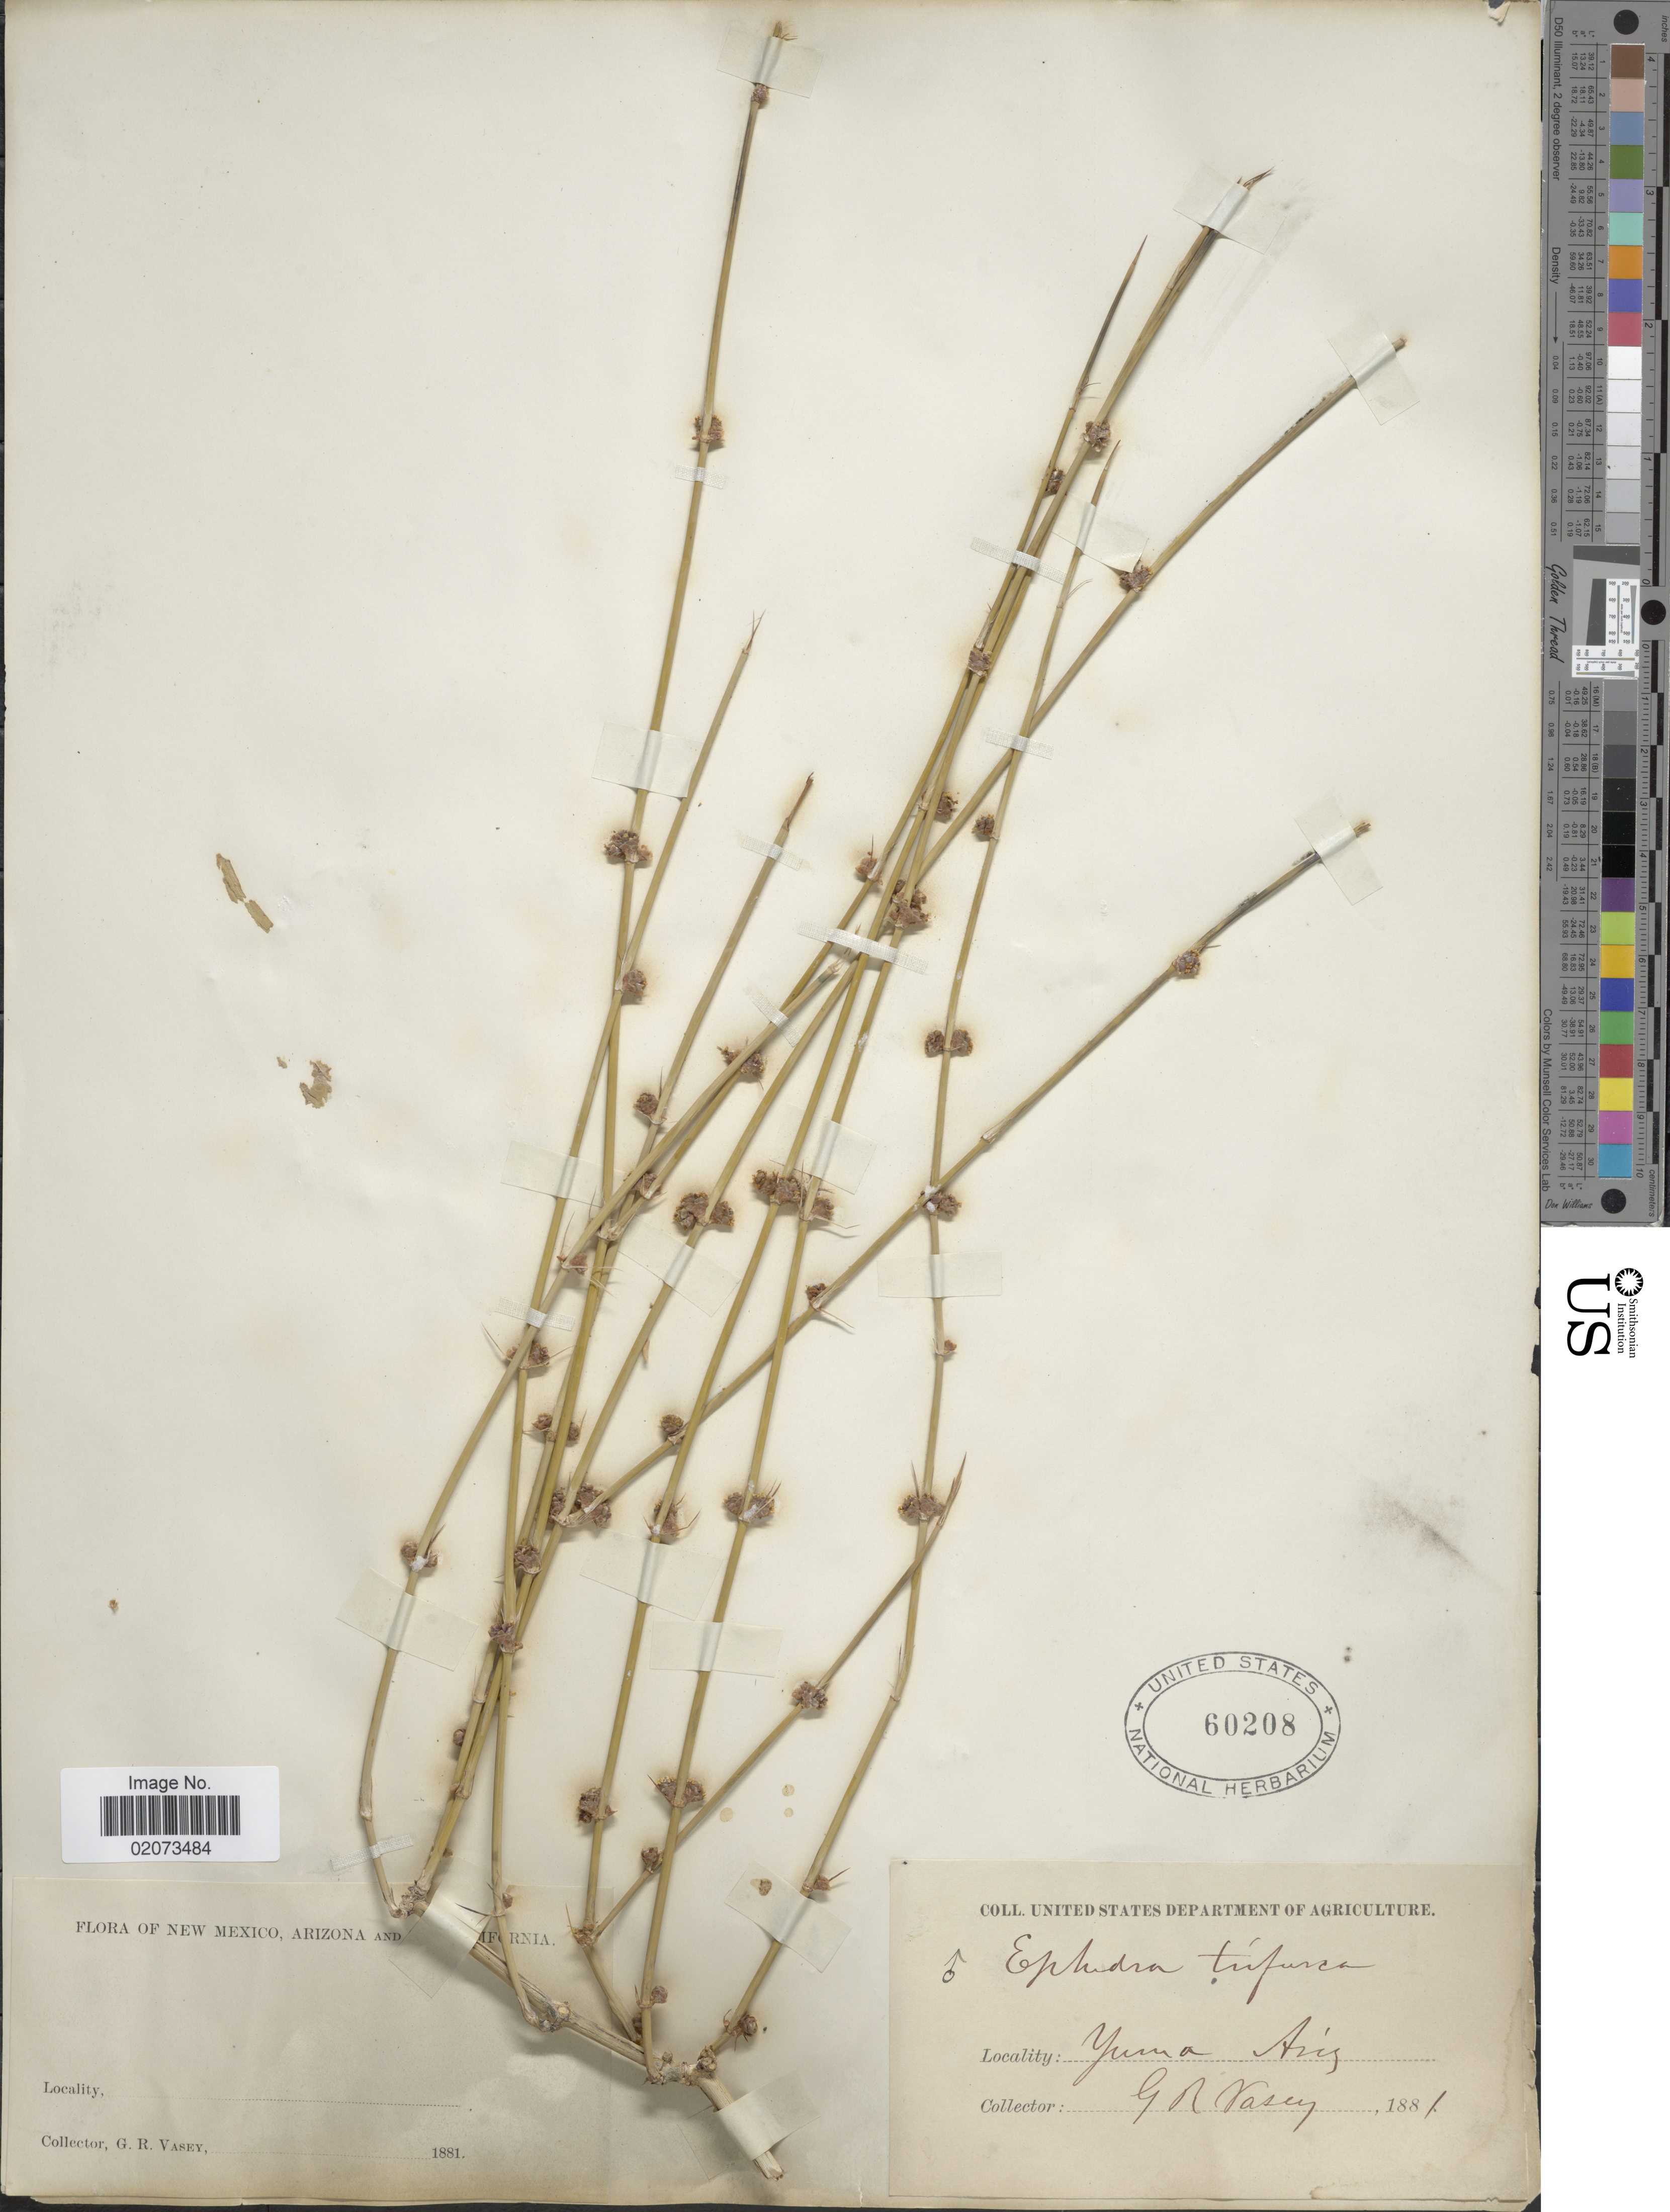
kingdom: Plantae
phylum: Tracheophyta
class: Gnetopsida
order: Ephedrales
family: Ephedraceae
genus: Ephedra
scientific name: Ephedra trifurca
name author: Torr. ex S. Watson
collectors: G. R. Vasey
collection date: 1881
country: United States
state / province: Arizona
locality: Yuma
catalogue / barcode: US 60208